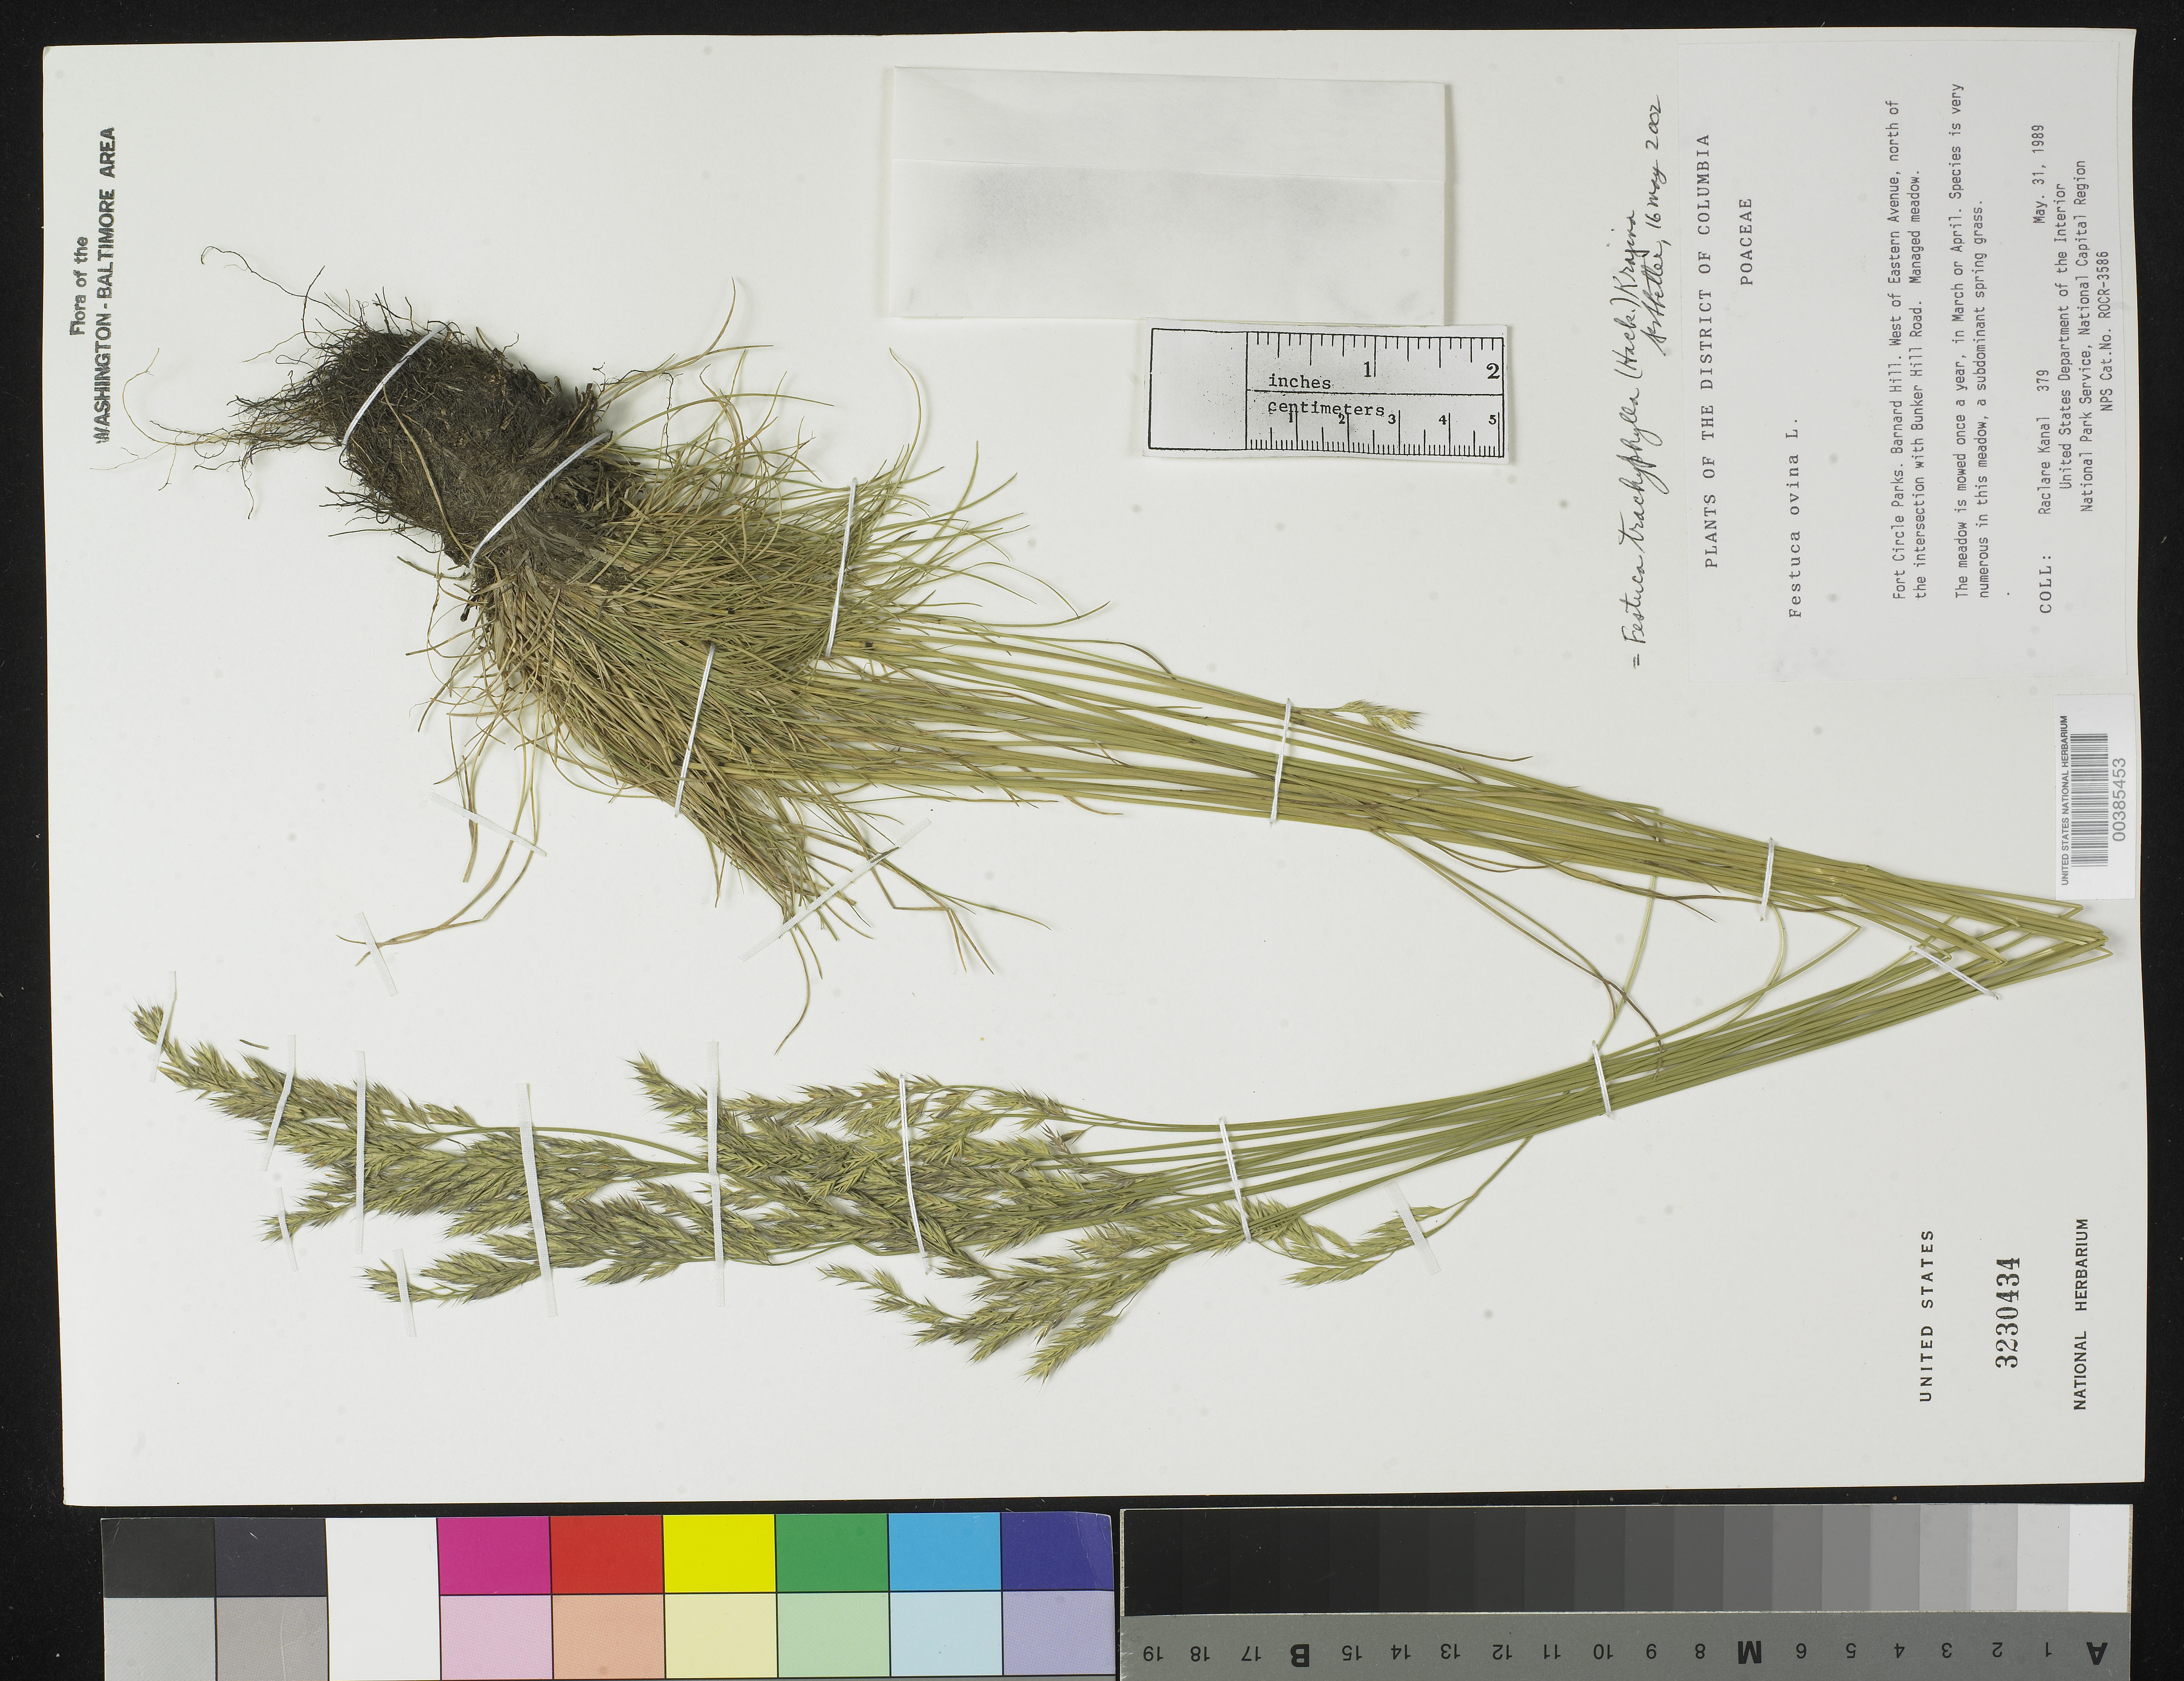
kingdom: Plantae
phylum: Tracheophyta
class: Liliopsida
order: Poales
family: Poaceae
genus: Festuca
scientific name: Festuca trachyphylla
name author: (Hack.) Krajina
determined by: Shetler, Stanwyn G., (US), NMNH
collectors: R. Kanal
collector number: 379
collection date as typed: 31 May 1989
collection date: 1989-05-31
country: United States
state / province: District of Columbia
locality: Fort Circle Parks, Barnard Hill, W of Eastern Ave Fort Circle Parks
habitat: Managed meadow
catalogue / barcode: US 3230434